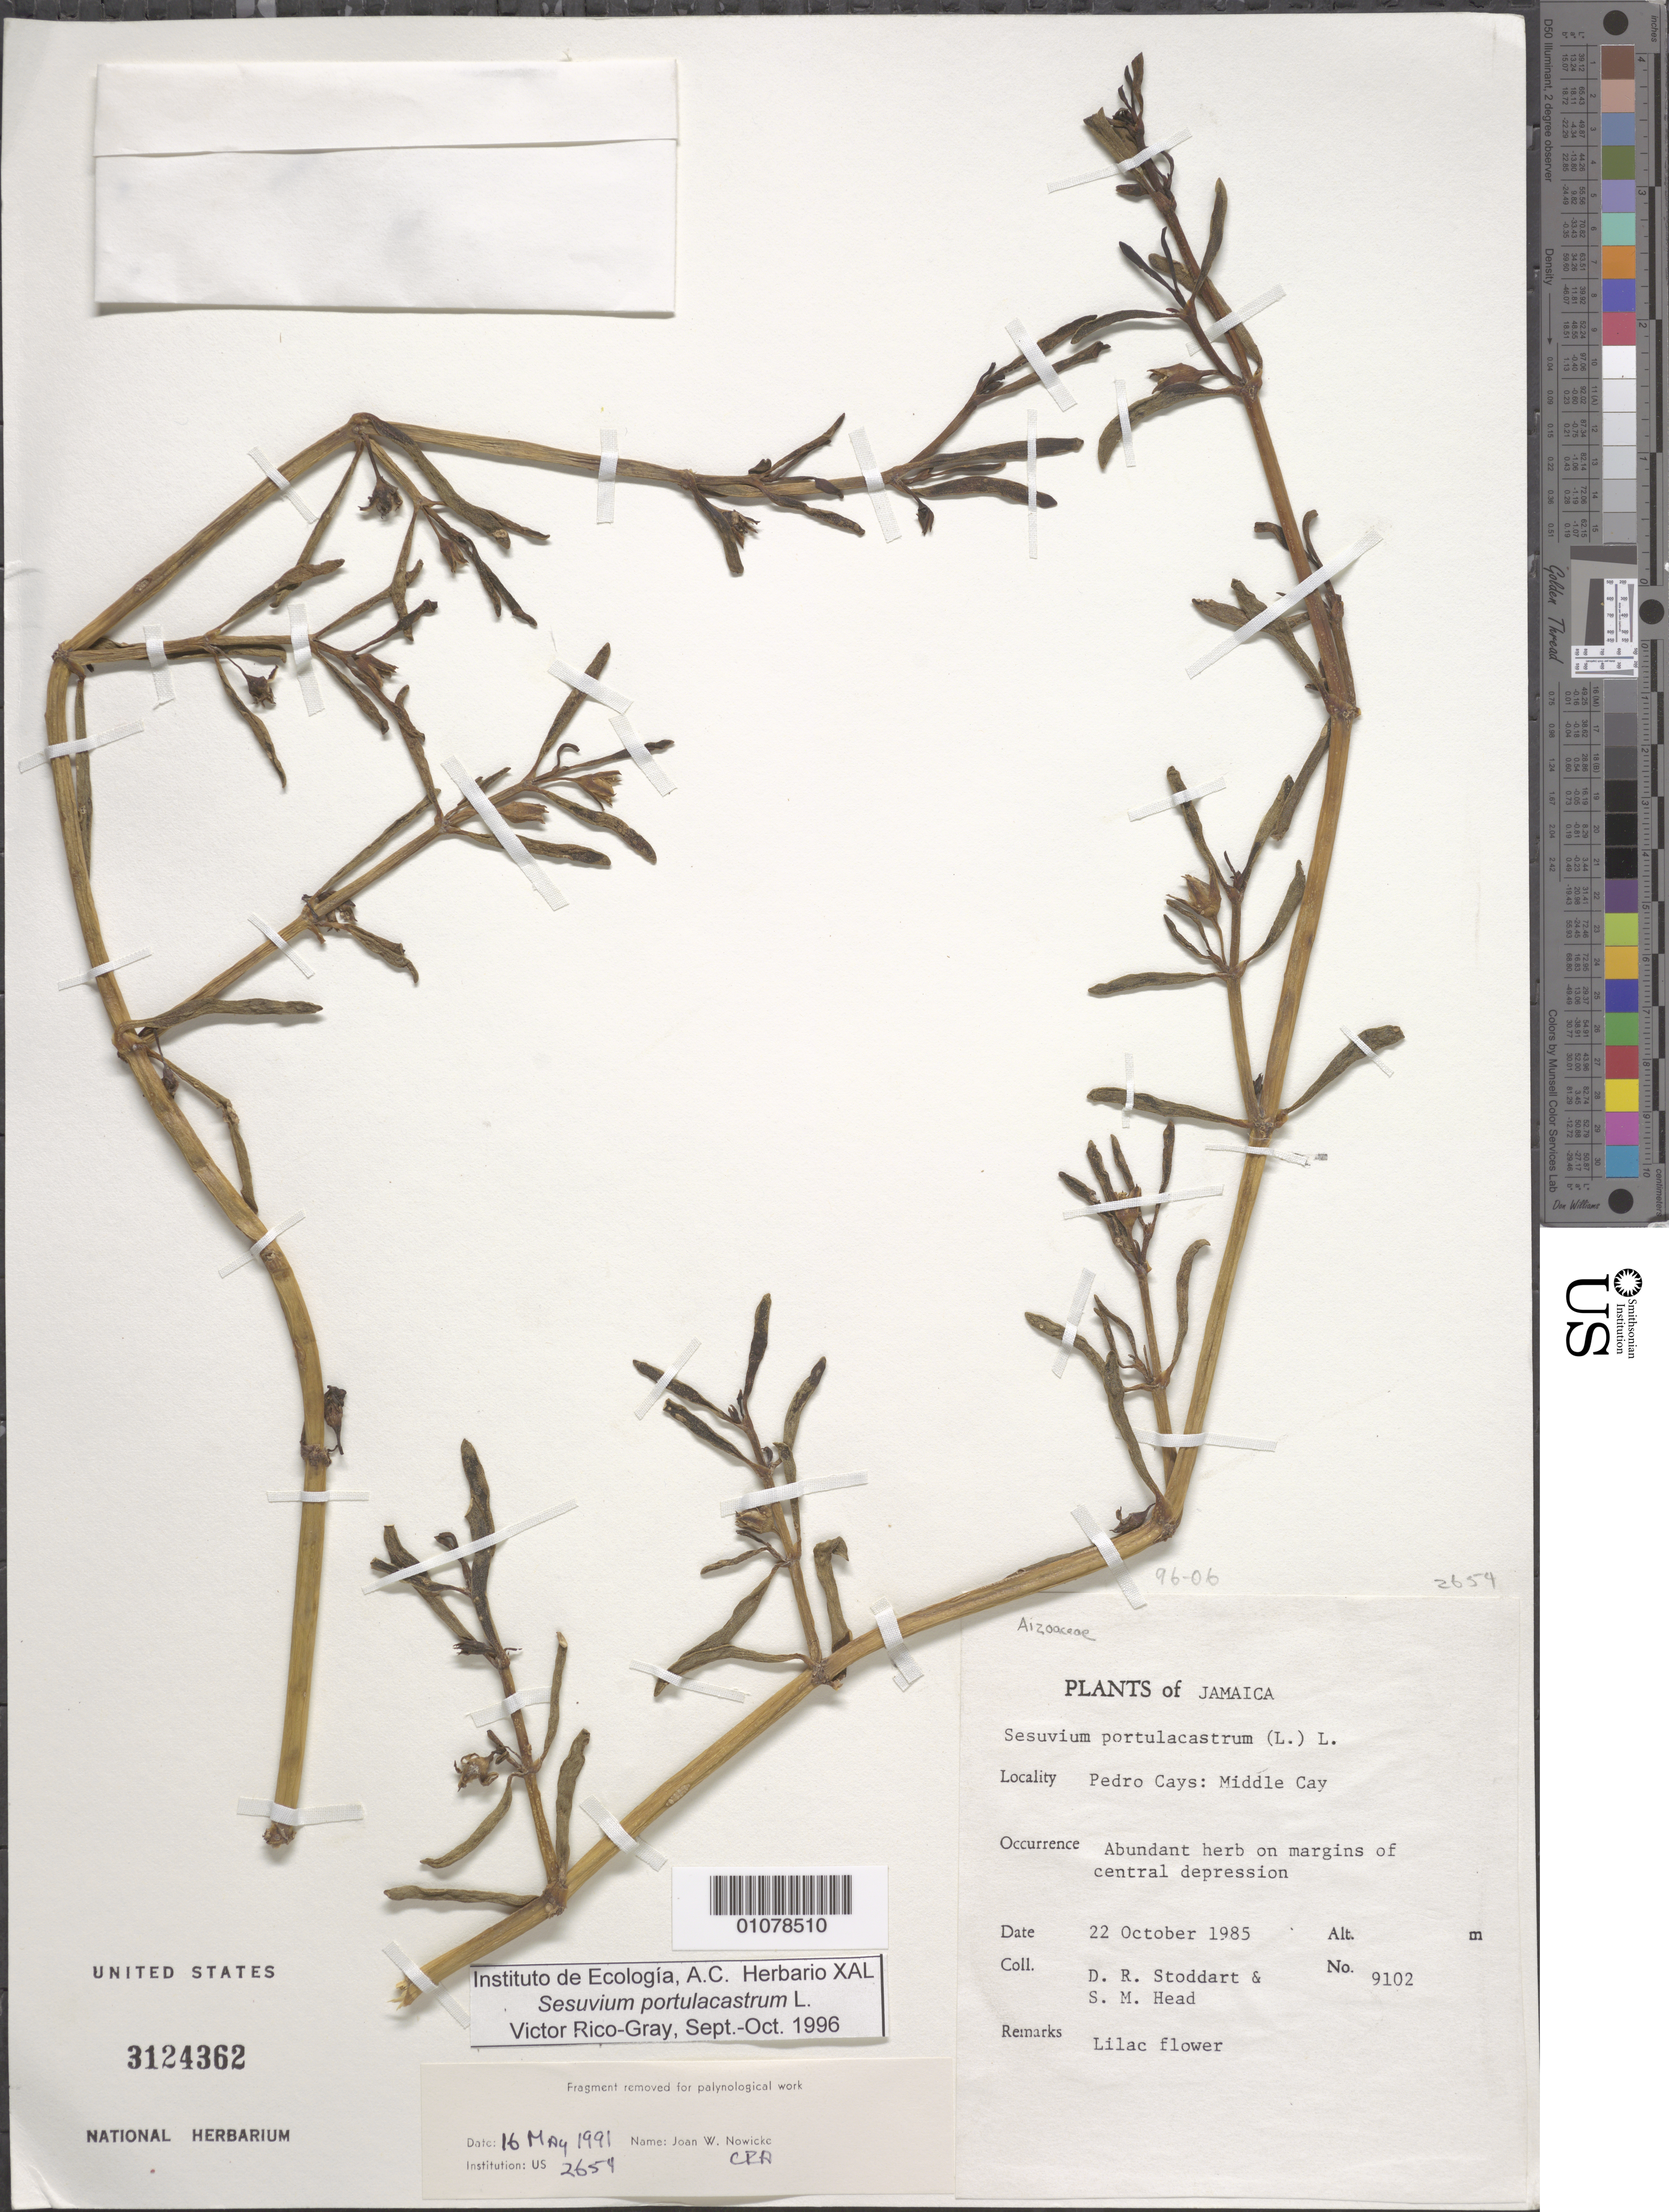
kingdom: Plantae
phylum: Tracheophyta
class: Magnoliopsida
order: Caryophyllales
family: Aizoaceae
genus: Sesuvium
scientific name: Sesuvium portulacastrum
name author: (L.) L.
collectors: D. R. Stoddart & S. Head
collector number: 9102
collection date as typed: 22 Oct 1985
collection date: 1985-10-22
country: Jamaica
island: Jamaica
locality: Pedro Cays: Middle Cay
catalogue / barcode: US 3124362